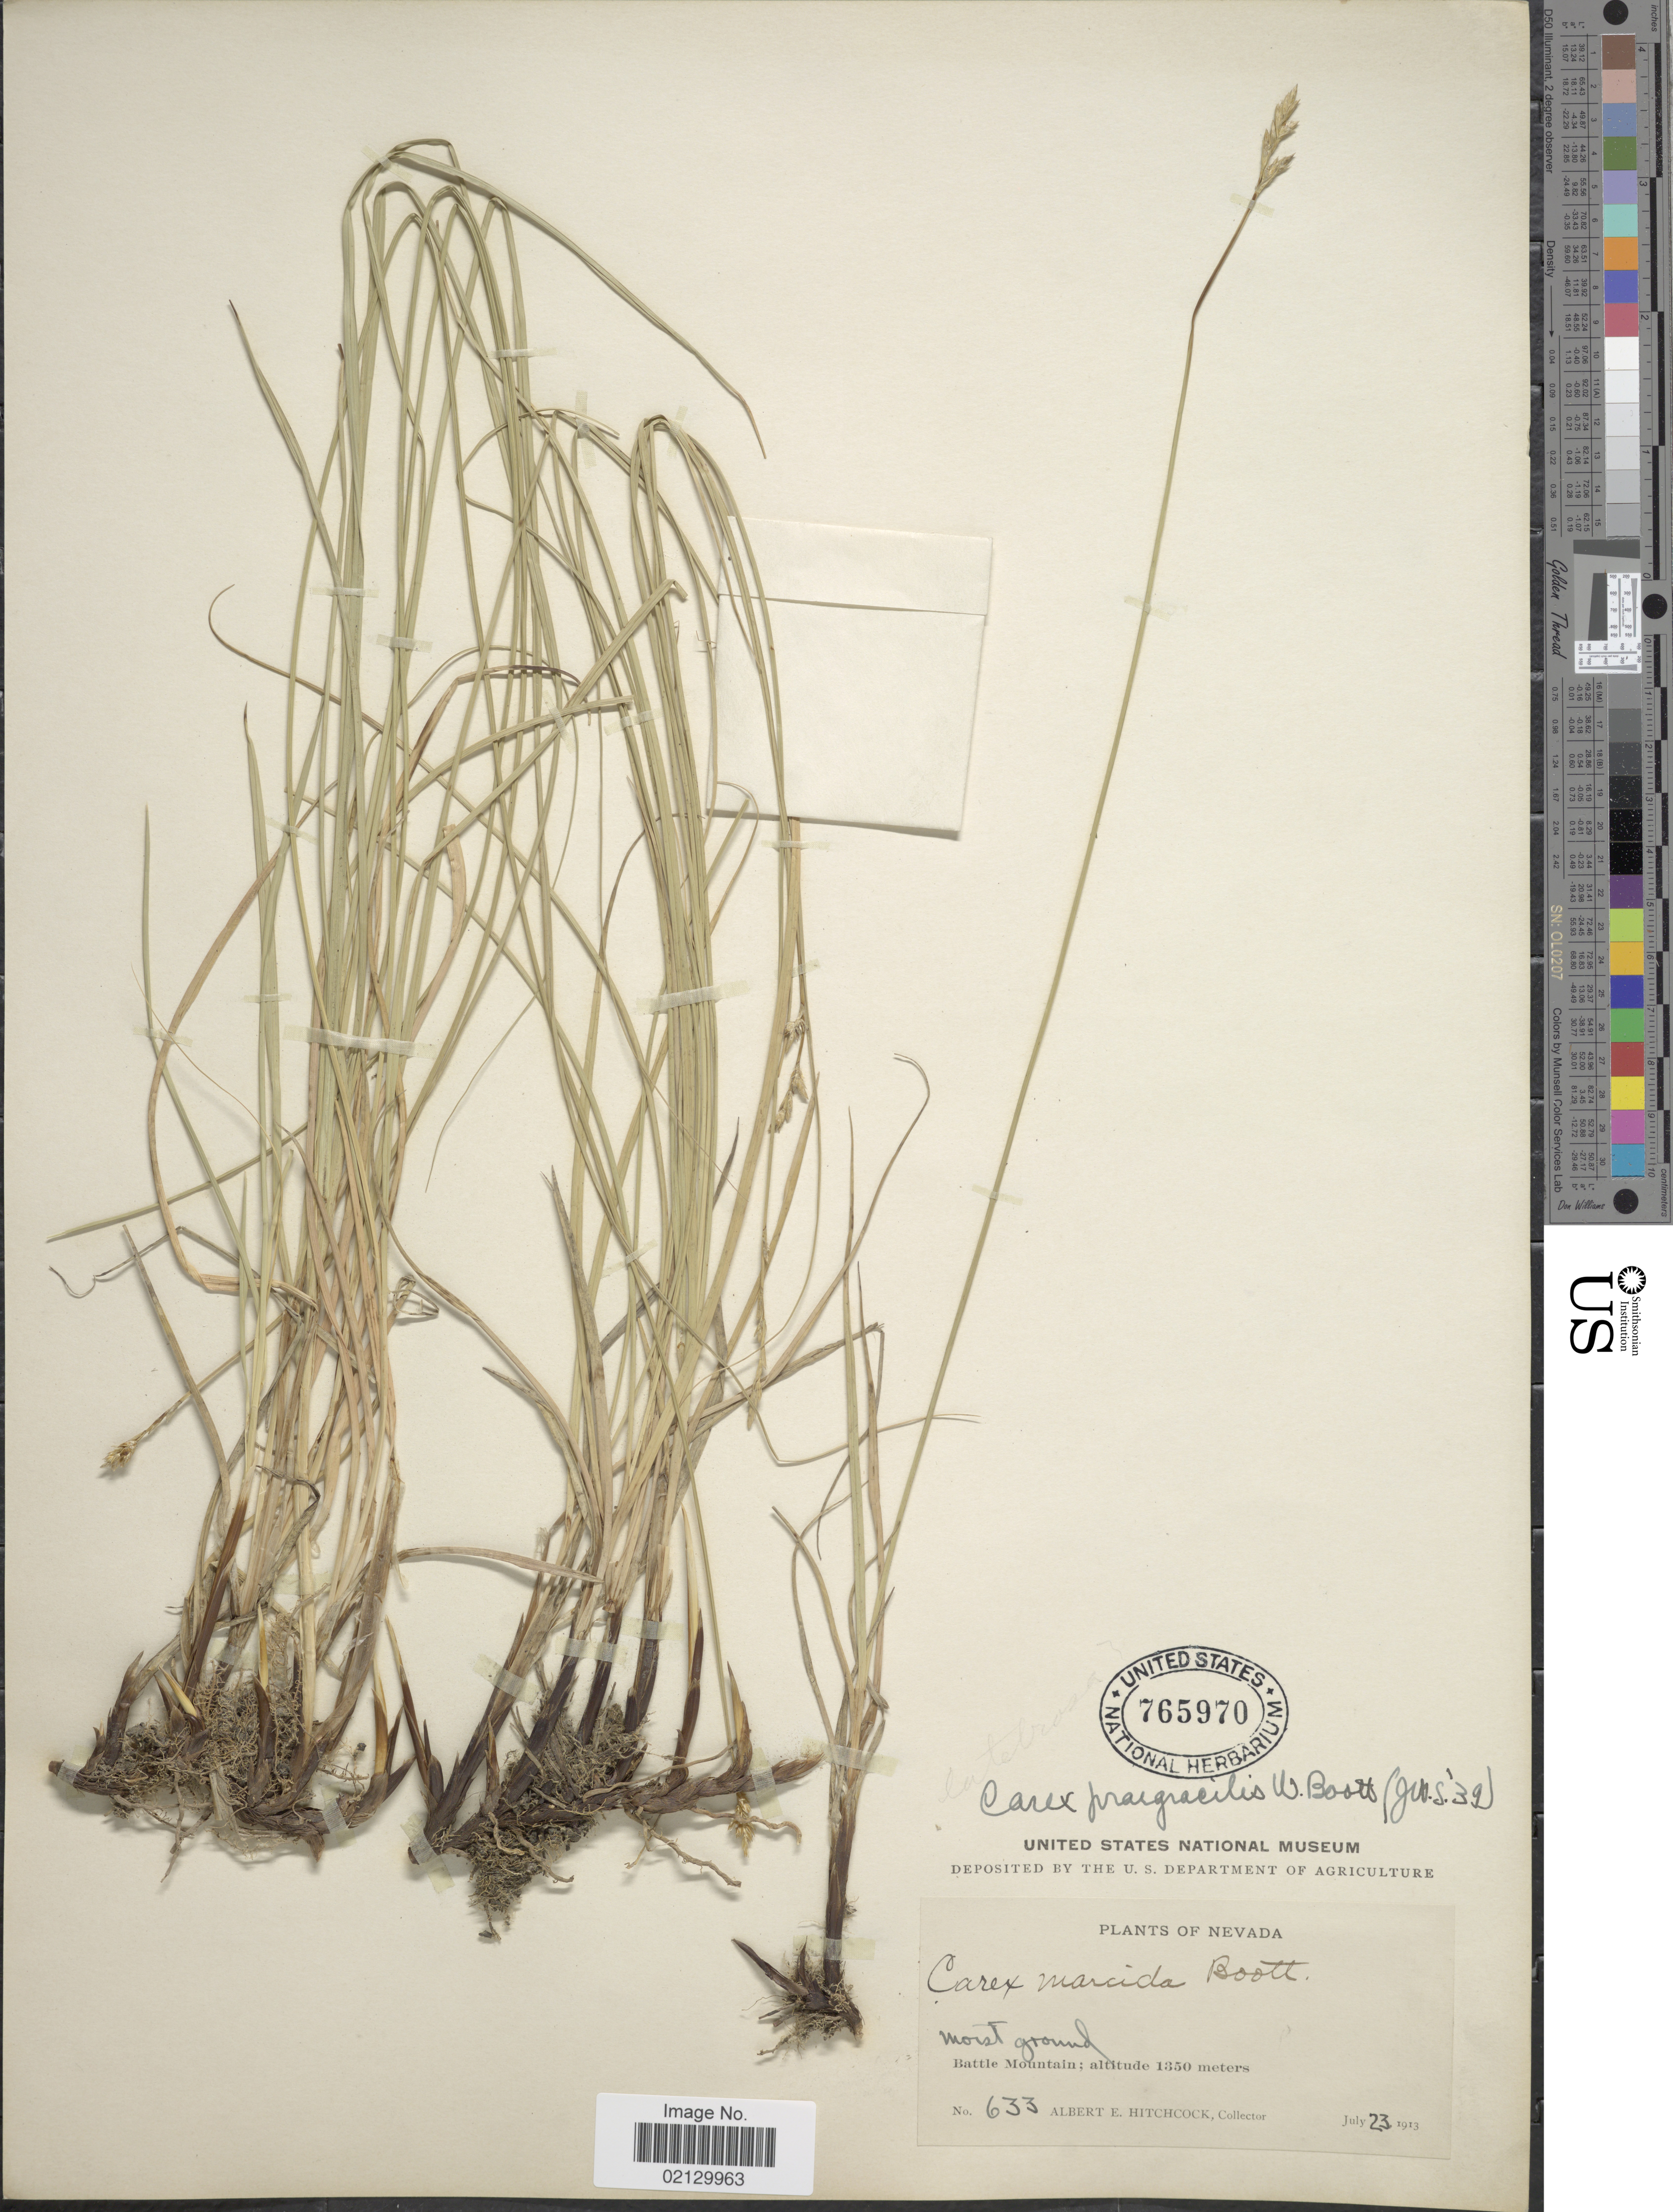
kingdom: Plantae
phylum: Tracheophyta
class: Liliopsida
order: Poales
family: Cyperaceae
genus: Carex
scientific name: Carex praegracilis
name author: W. Boott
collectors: A. S. Hitchcock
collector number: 633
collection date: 1913-07-23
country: United States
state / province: Nevada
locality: Battle Mountain.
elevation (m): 1350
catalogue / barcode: US 765970